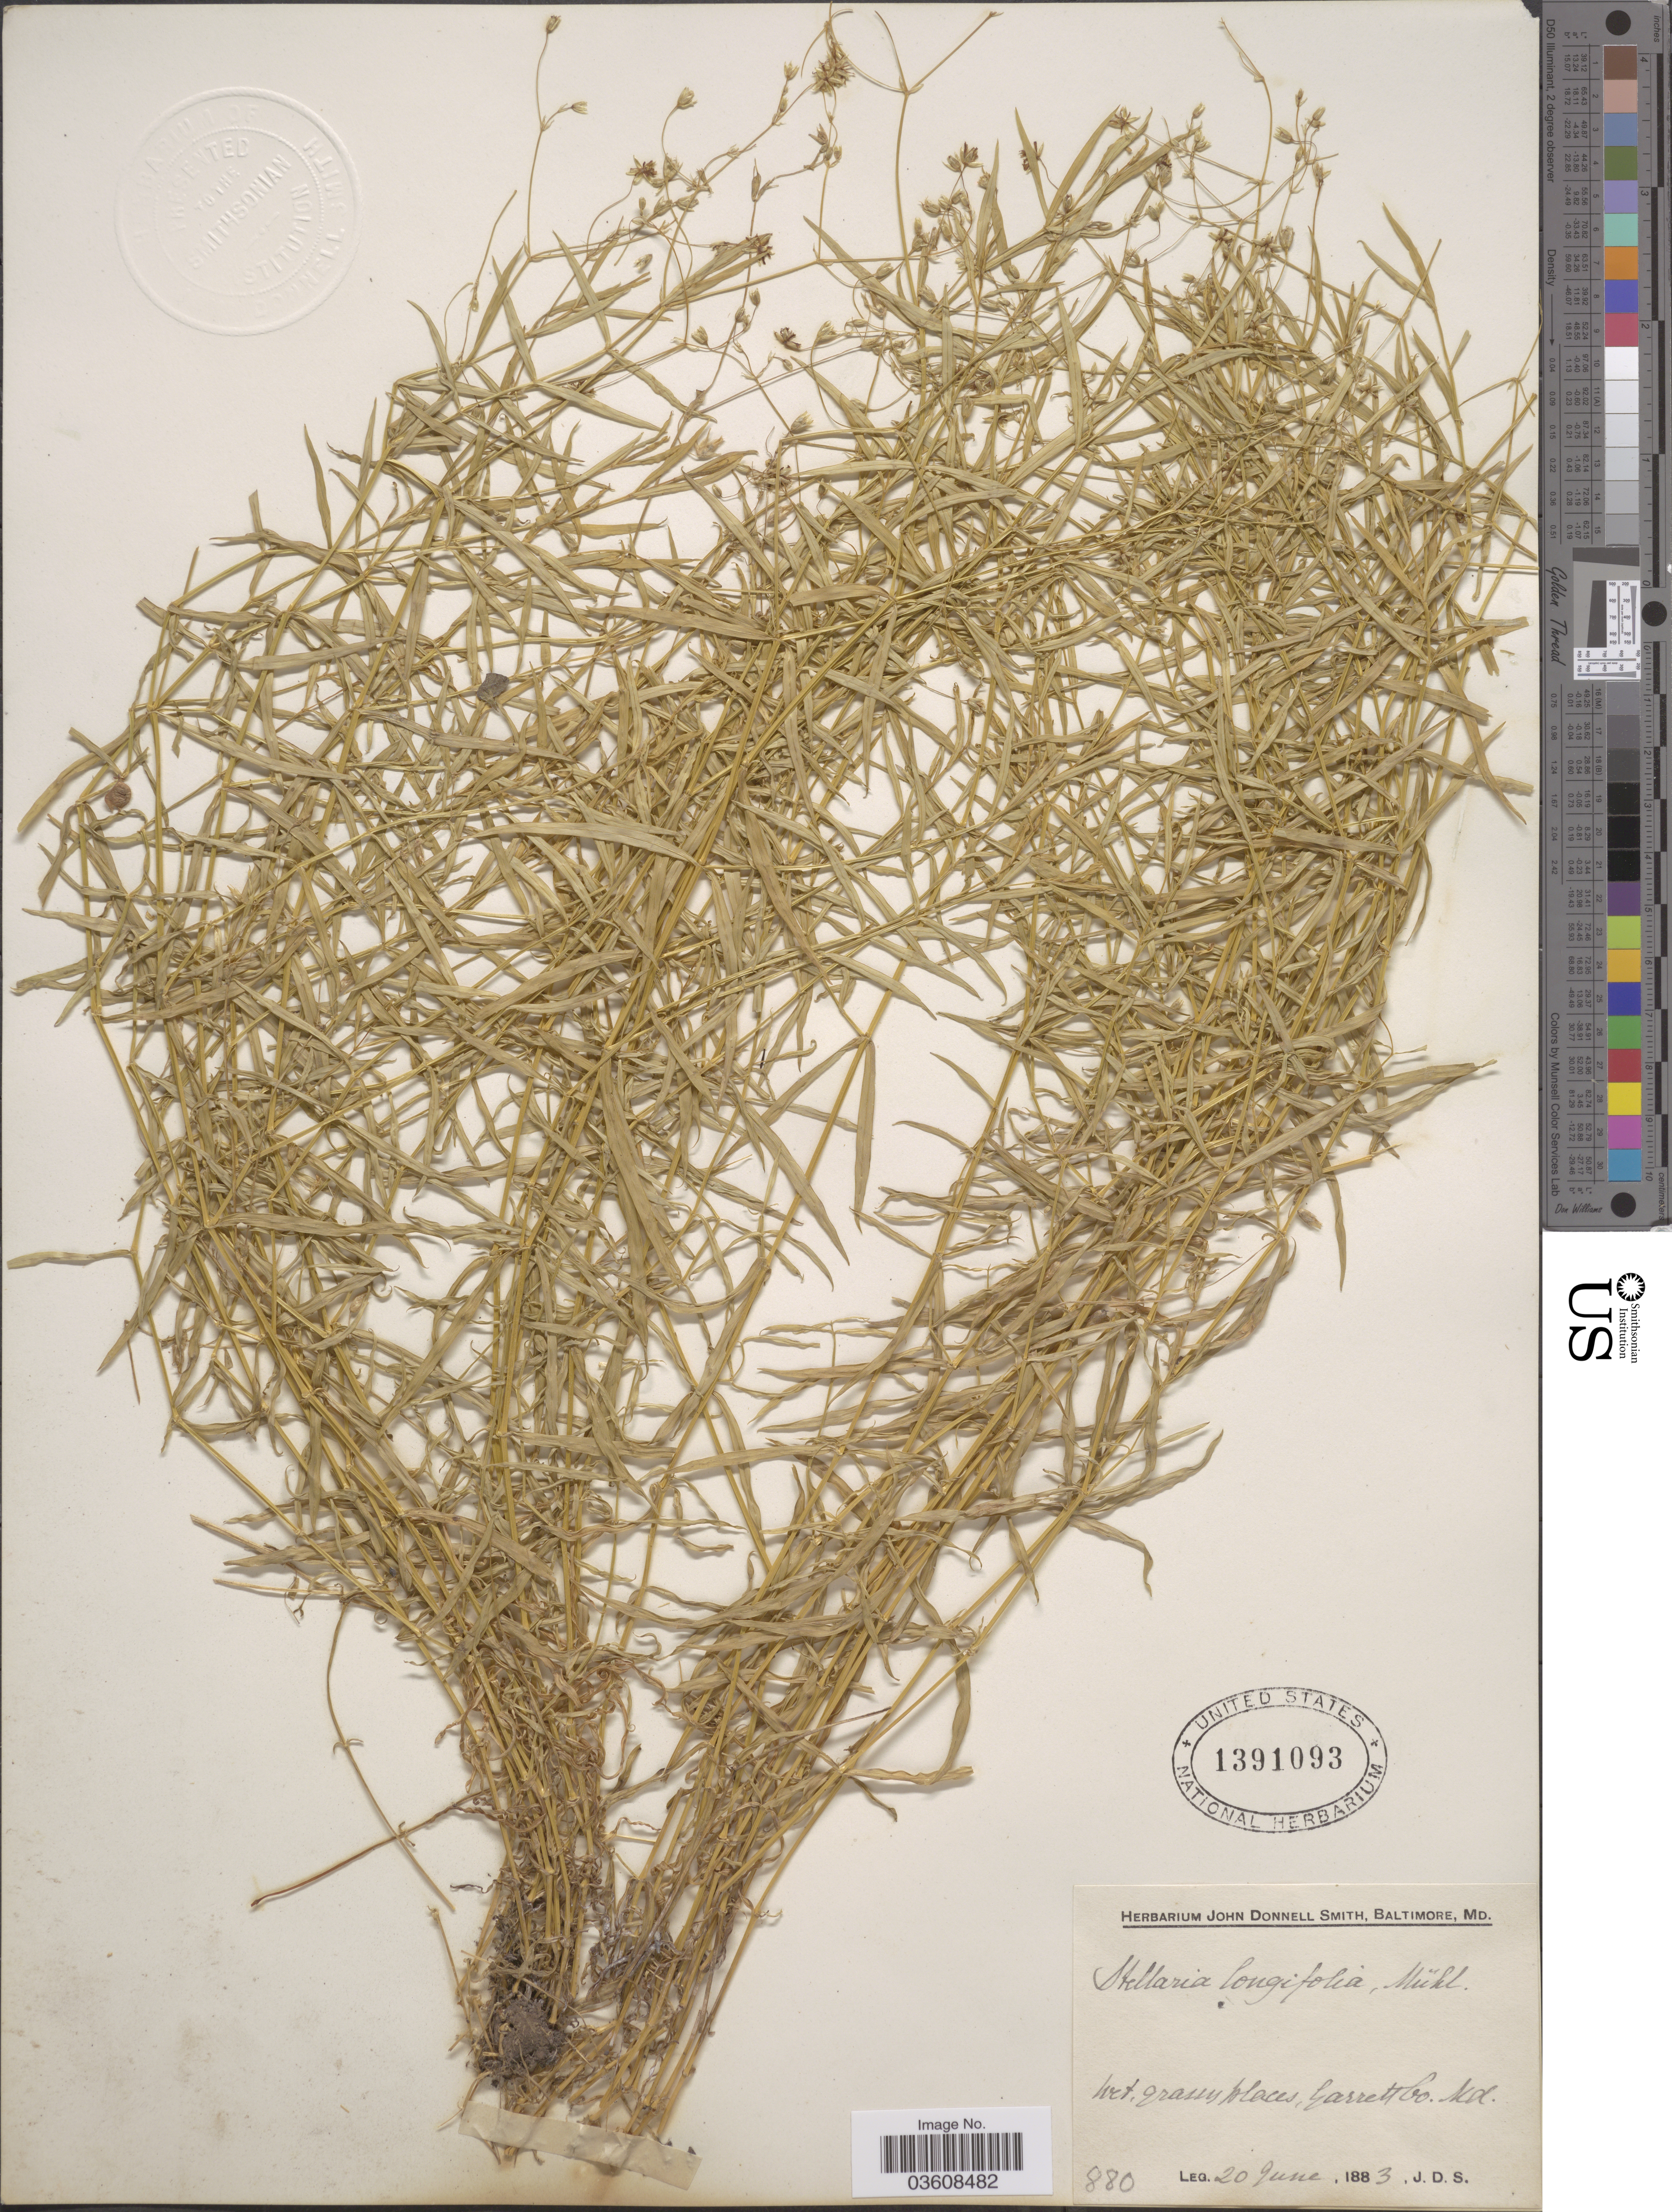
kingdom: Plantae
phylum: Tracheophyta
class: Magnoliopsida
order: Caryophyllales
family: Caryophyllaceae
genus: Stellaria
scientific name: Stellaria longifolia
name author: Muhl. ex Willd.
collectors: J. Donnell Smith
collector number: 880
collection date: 1883-06-20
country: United States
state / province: Maryland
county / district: Garrett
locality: Garrett Co.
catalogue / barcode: US 1391093